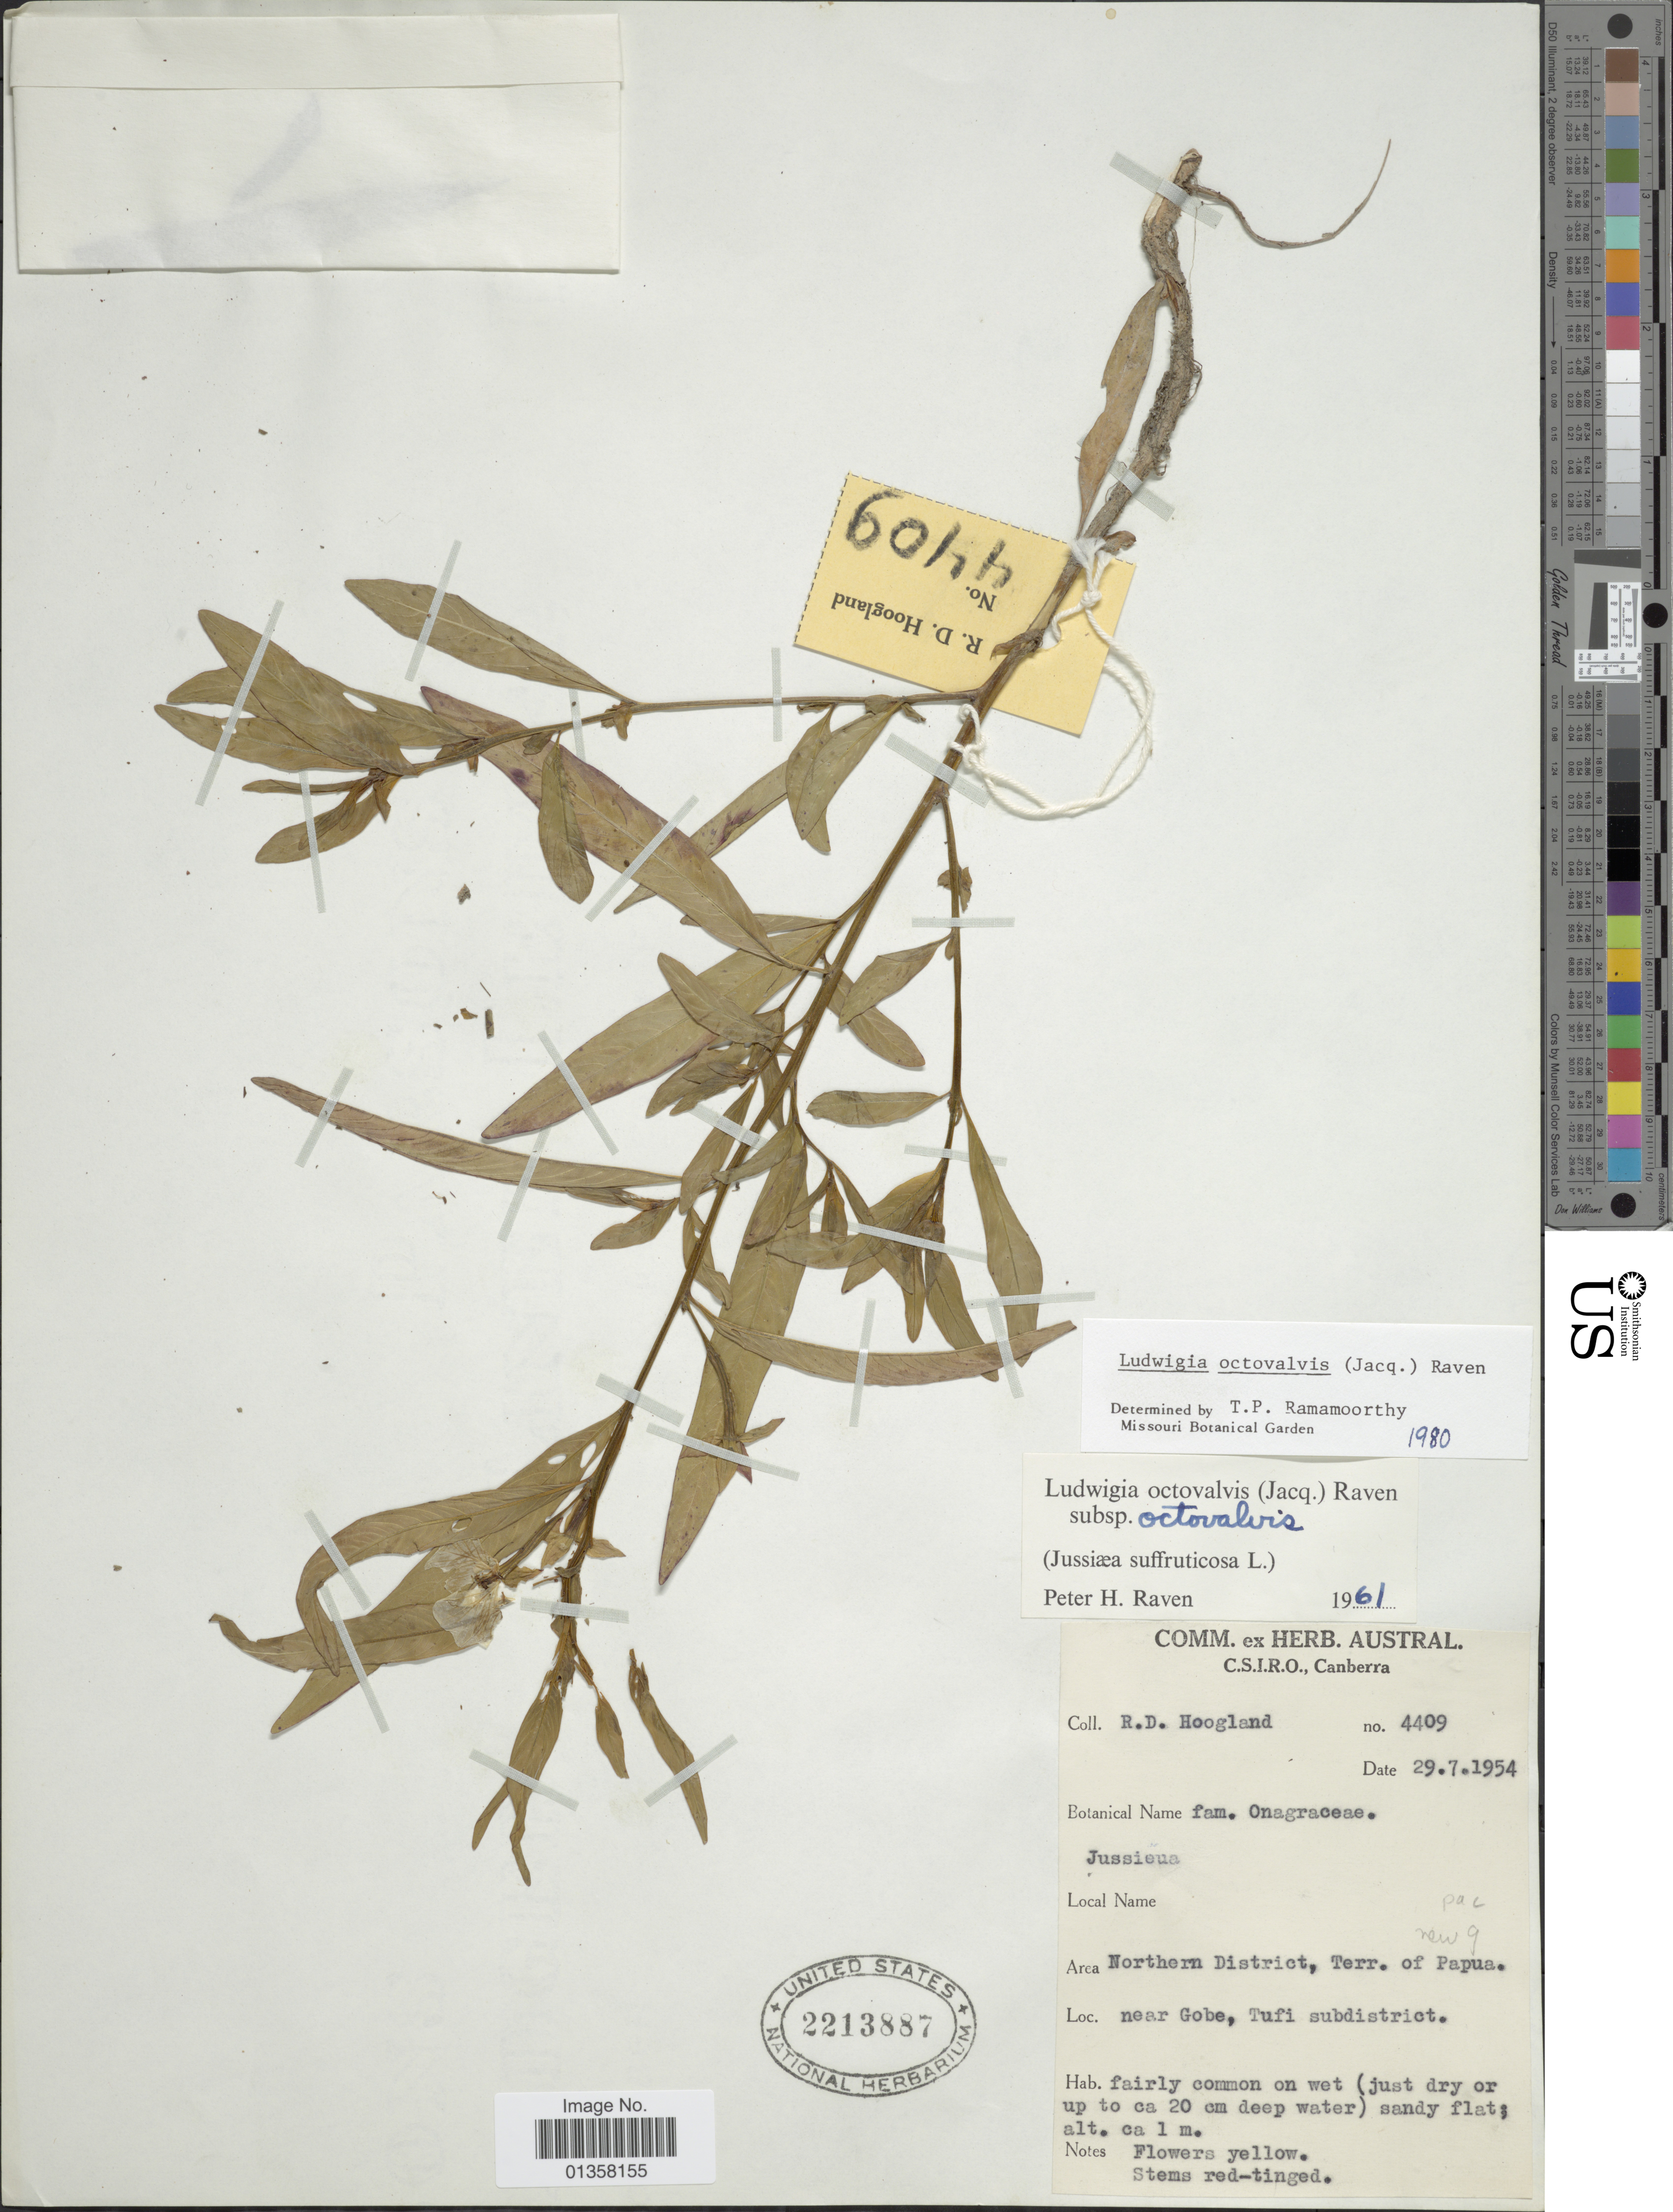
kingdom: Plantae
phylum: Tracheophyta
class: Magnoliopsida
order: Myrtales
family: Onagraceae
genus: Ludwigia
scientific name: Ludwigia octovalvis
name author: (Jacq.) P.H. Raven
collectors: R. D. Hoogland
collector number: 4409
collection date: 1954-07-29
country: Papua New Guinea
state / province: Northern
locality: Northern District, Terr. of Papua, near Gobe, Tufi subdistrict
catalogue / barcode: US 2213887